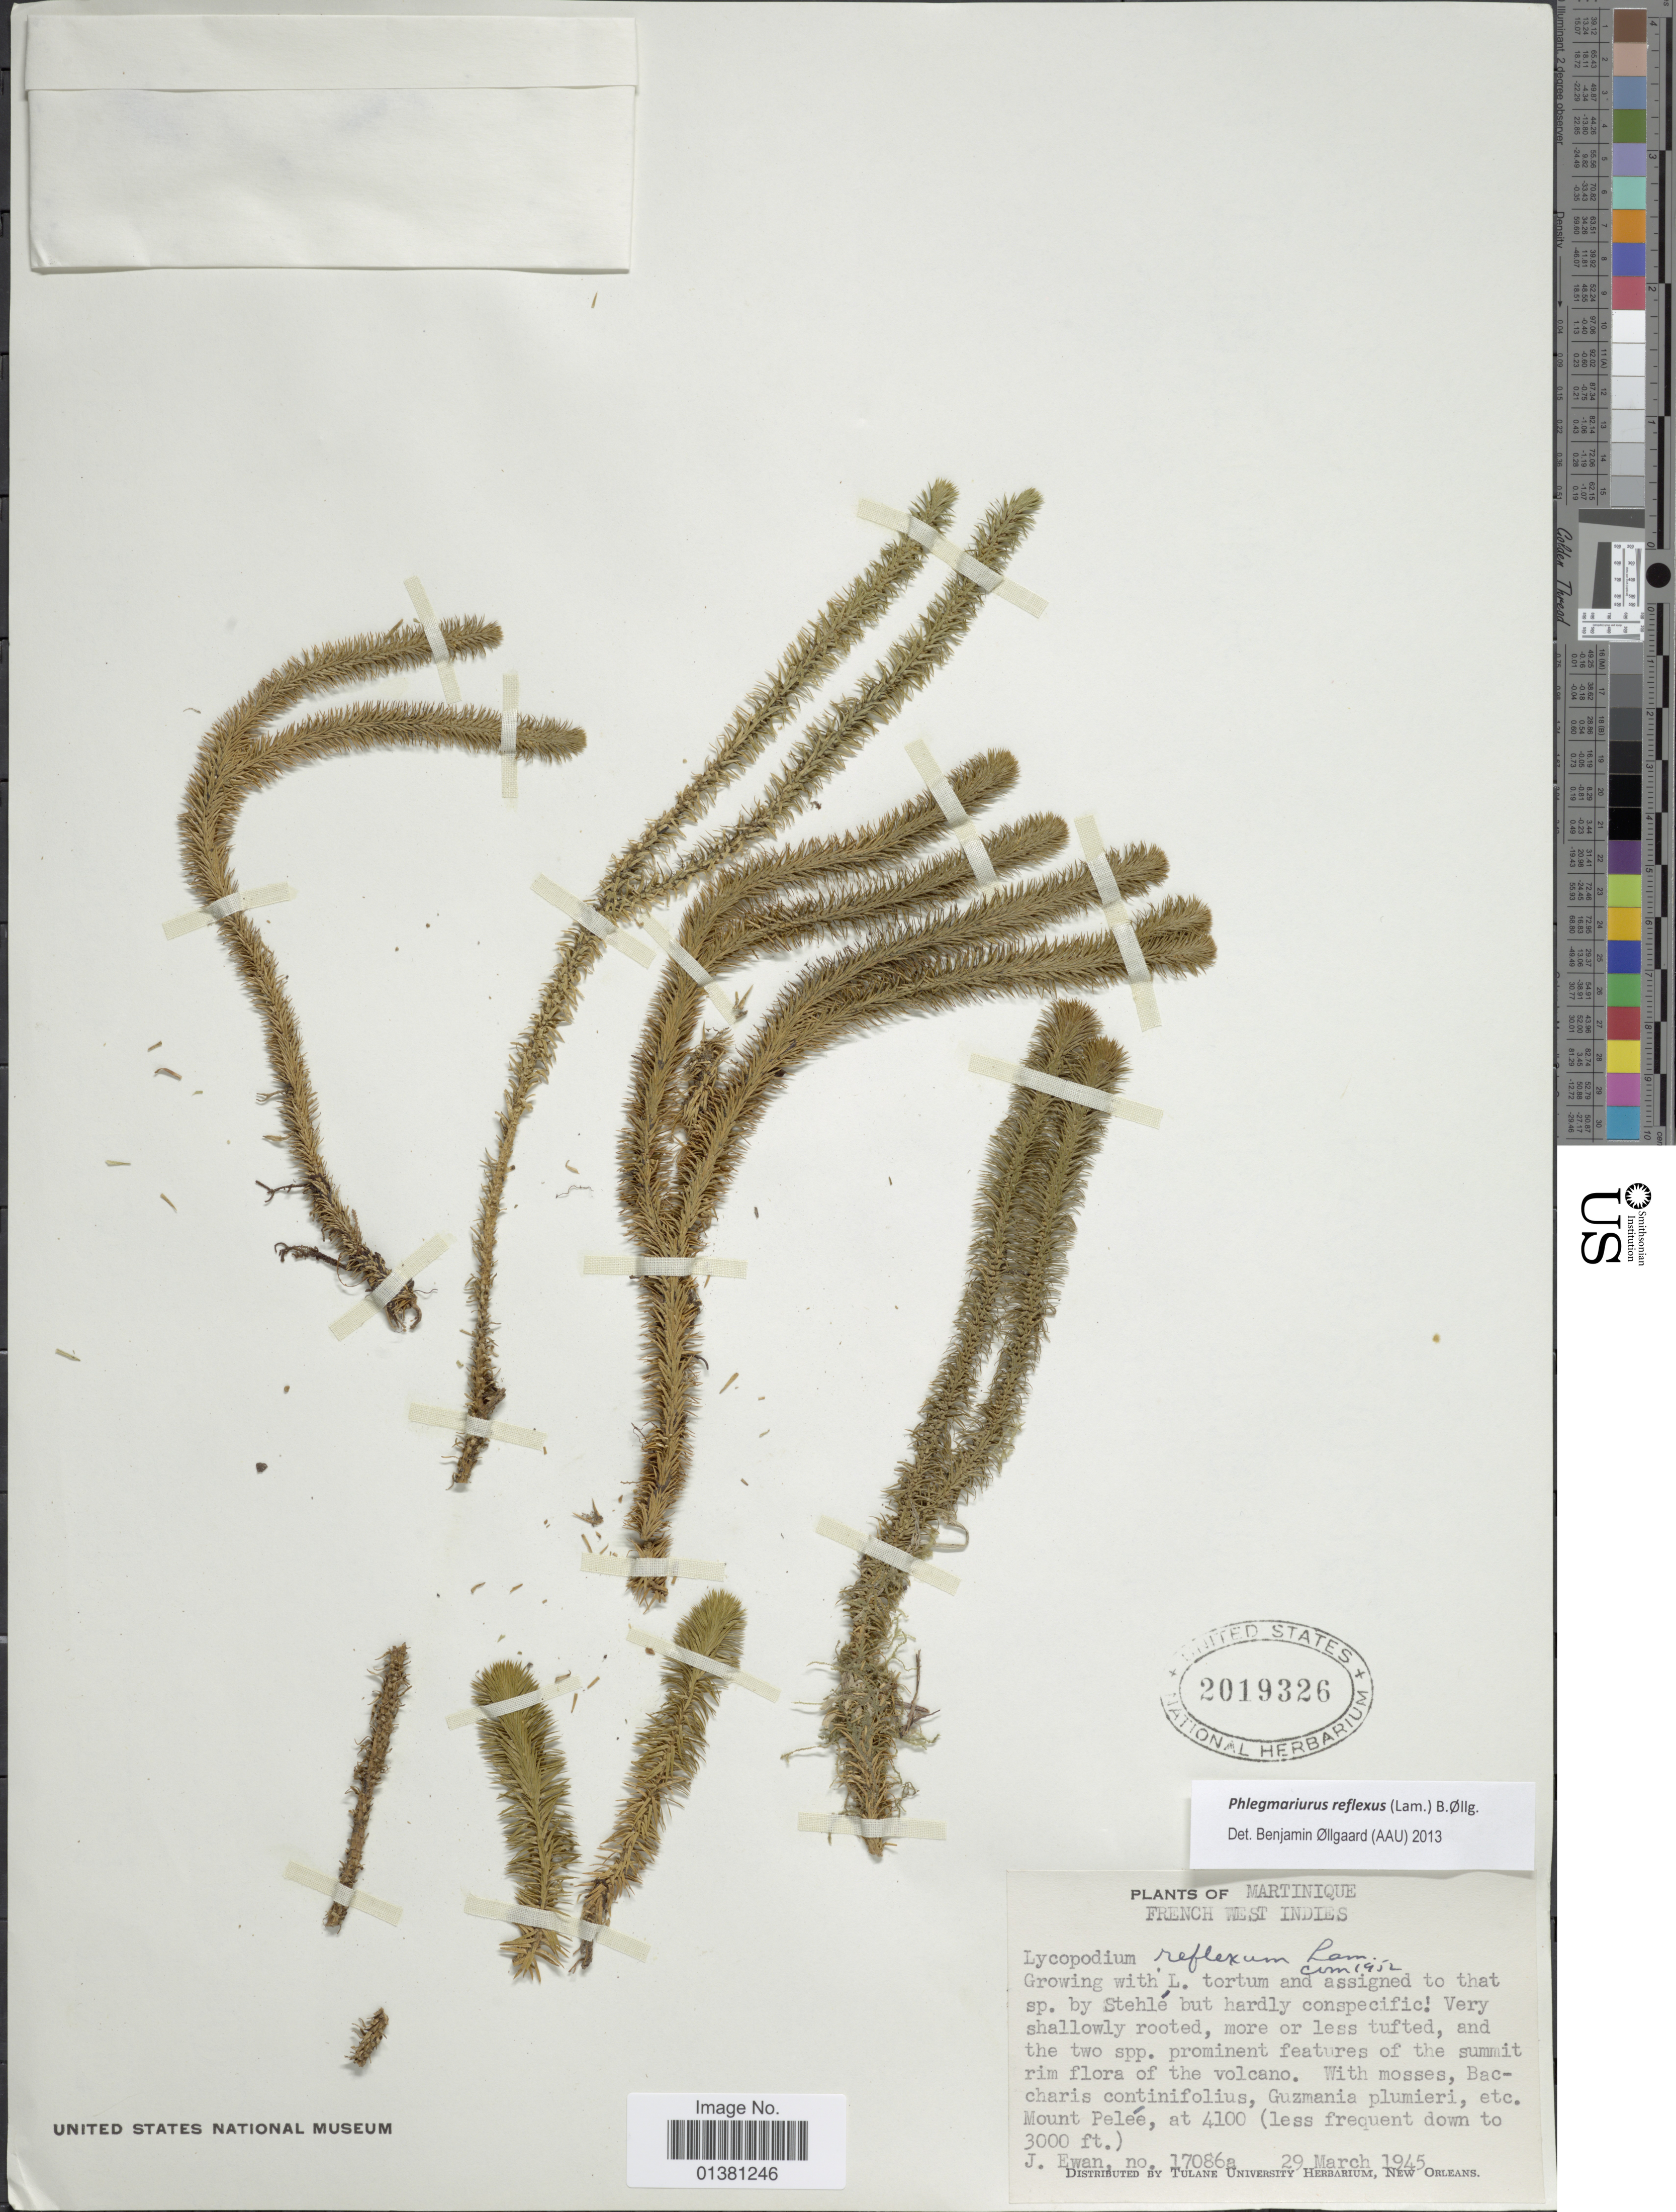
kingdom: Plantae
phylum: Tracheophyta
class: Lycopodiopsida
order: Lycopodiales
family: Lycopodiaceae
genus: Phlegmariurus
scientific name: Phlegmariurus reflexus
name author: (Lam.) B. Øllg.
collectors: J. A. Ewan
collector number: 17086a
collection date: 1945-03-29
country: Martinique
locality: French West Indies, Mount Pelée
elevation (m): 914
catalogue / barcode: US 2019326